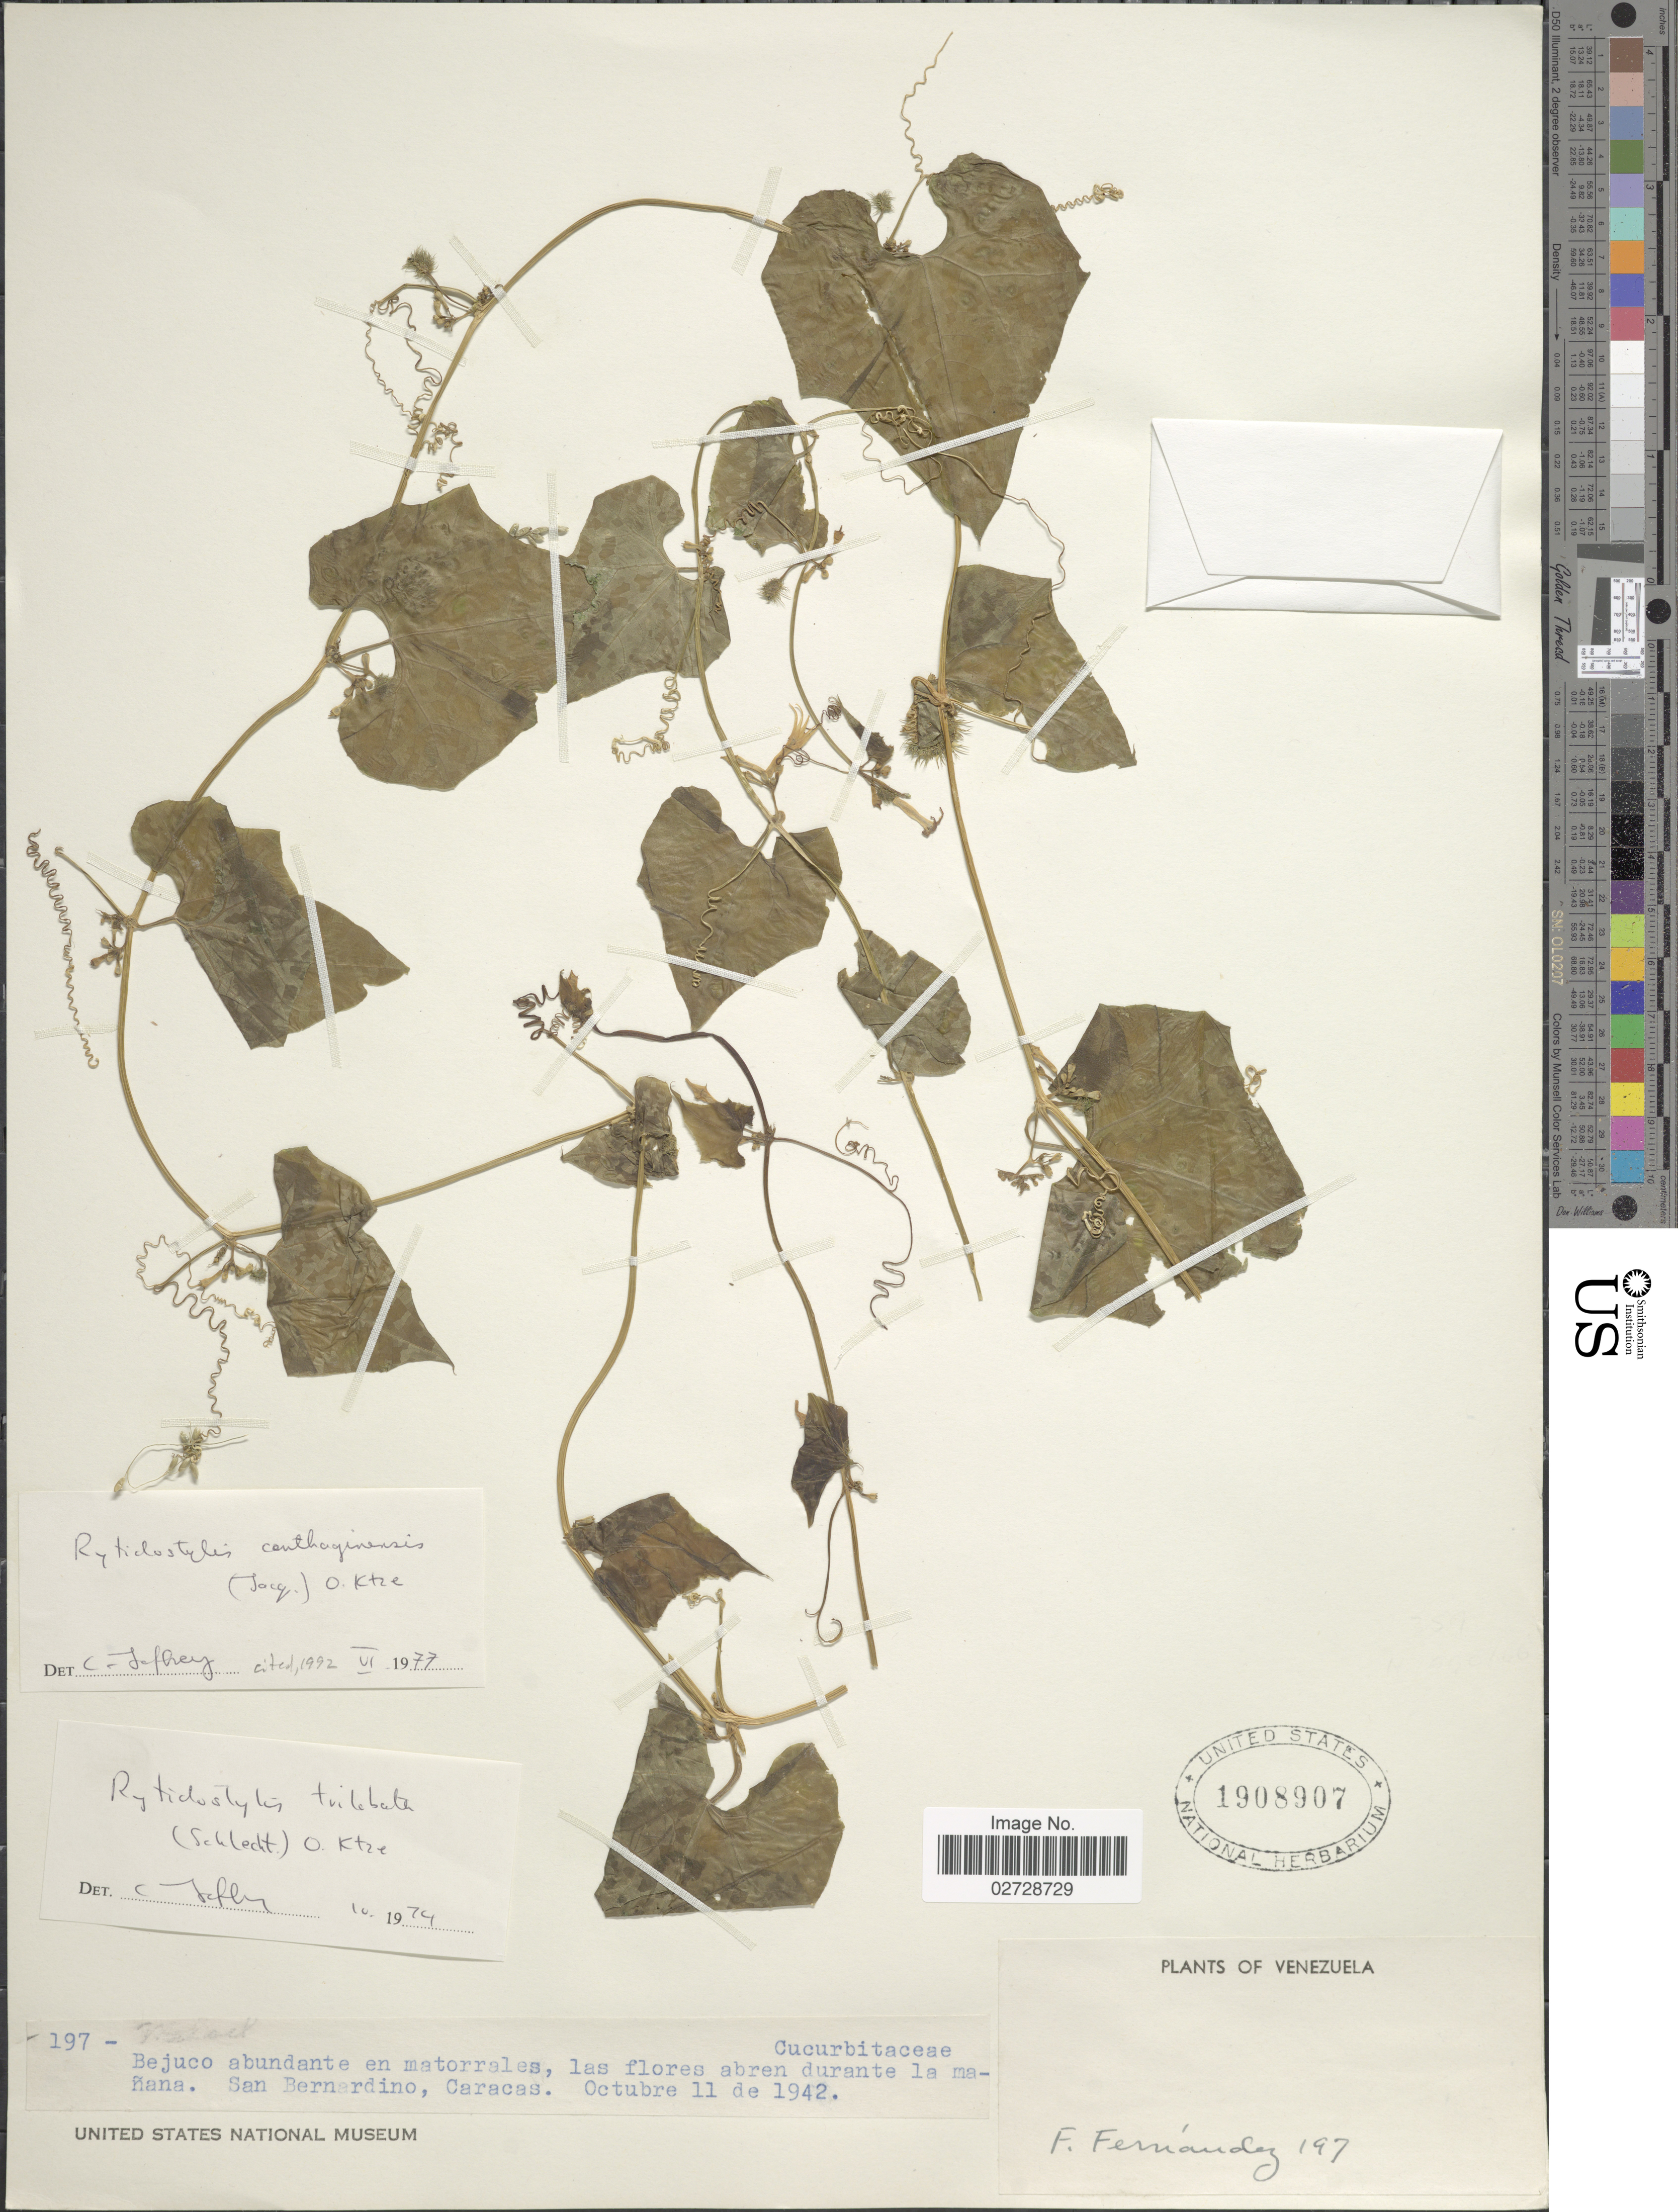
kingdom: Plantae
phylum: Tracheophyta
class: Magnoliopsida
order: Cucurbitales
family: Cucurbitaceae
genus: Cyclanthera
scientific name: Cyclanthera carthagenensis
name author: (Jacq.) H. Schaef. & S.S. Renner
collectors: F. Fernández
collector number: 197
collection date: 1942-10-11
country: Venezuela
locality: San Bernardino, Caracas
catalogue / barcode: US 1908907